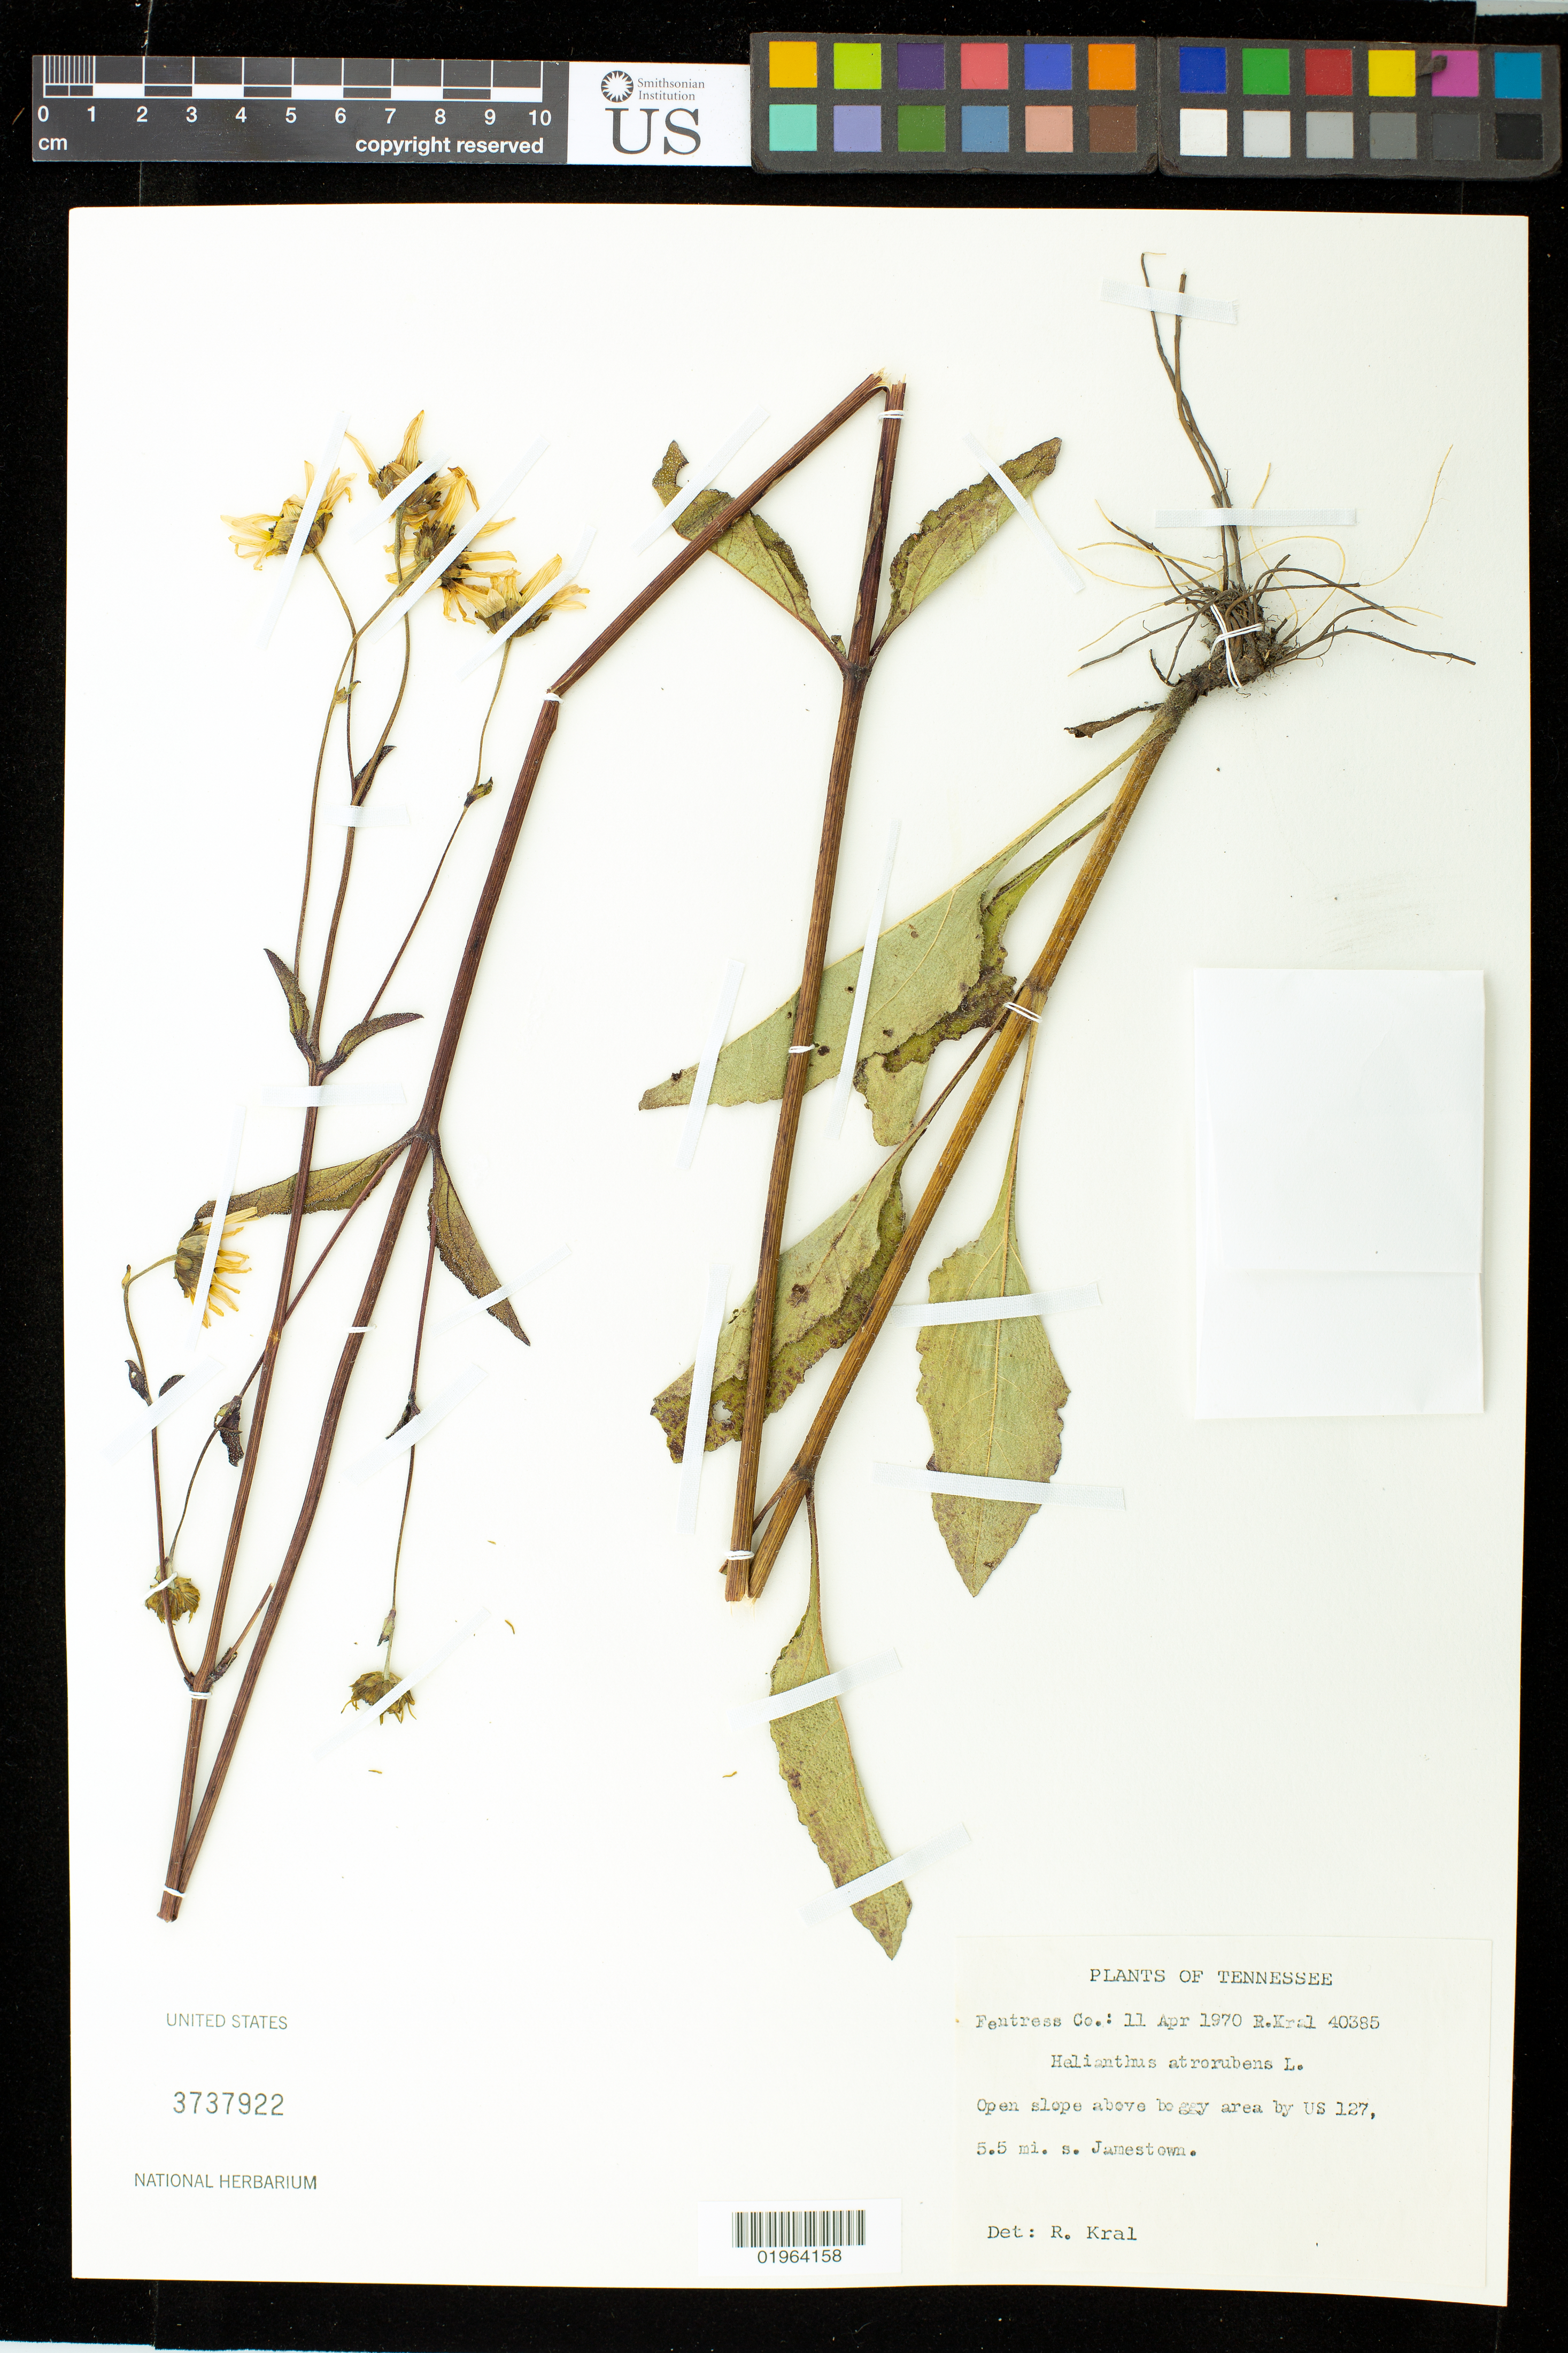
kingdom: Plantae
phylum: Tracheophyta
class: Magnoliopsida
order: Asterales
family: Asteraceae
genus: Helianthus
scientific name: Helianthus atrorubens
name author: L.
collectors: R. Kral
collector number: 40385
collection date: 1970-04-11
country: United States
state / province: Tennessee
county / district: Fentress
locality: Area by US 127, 5.5 mi. S Jamestown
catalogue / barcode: US 3737922